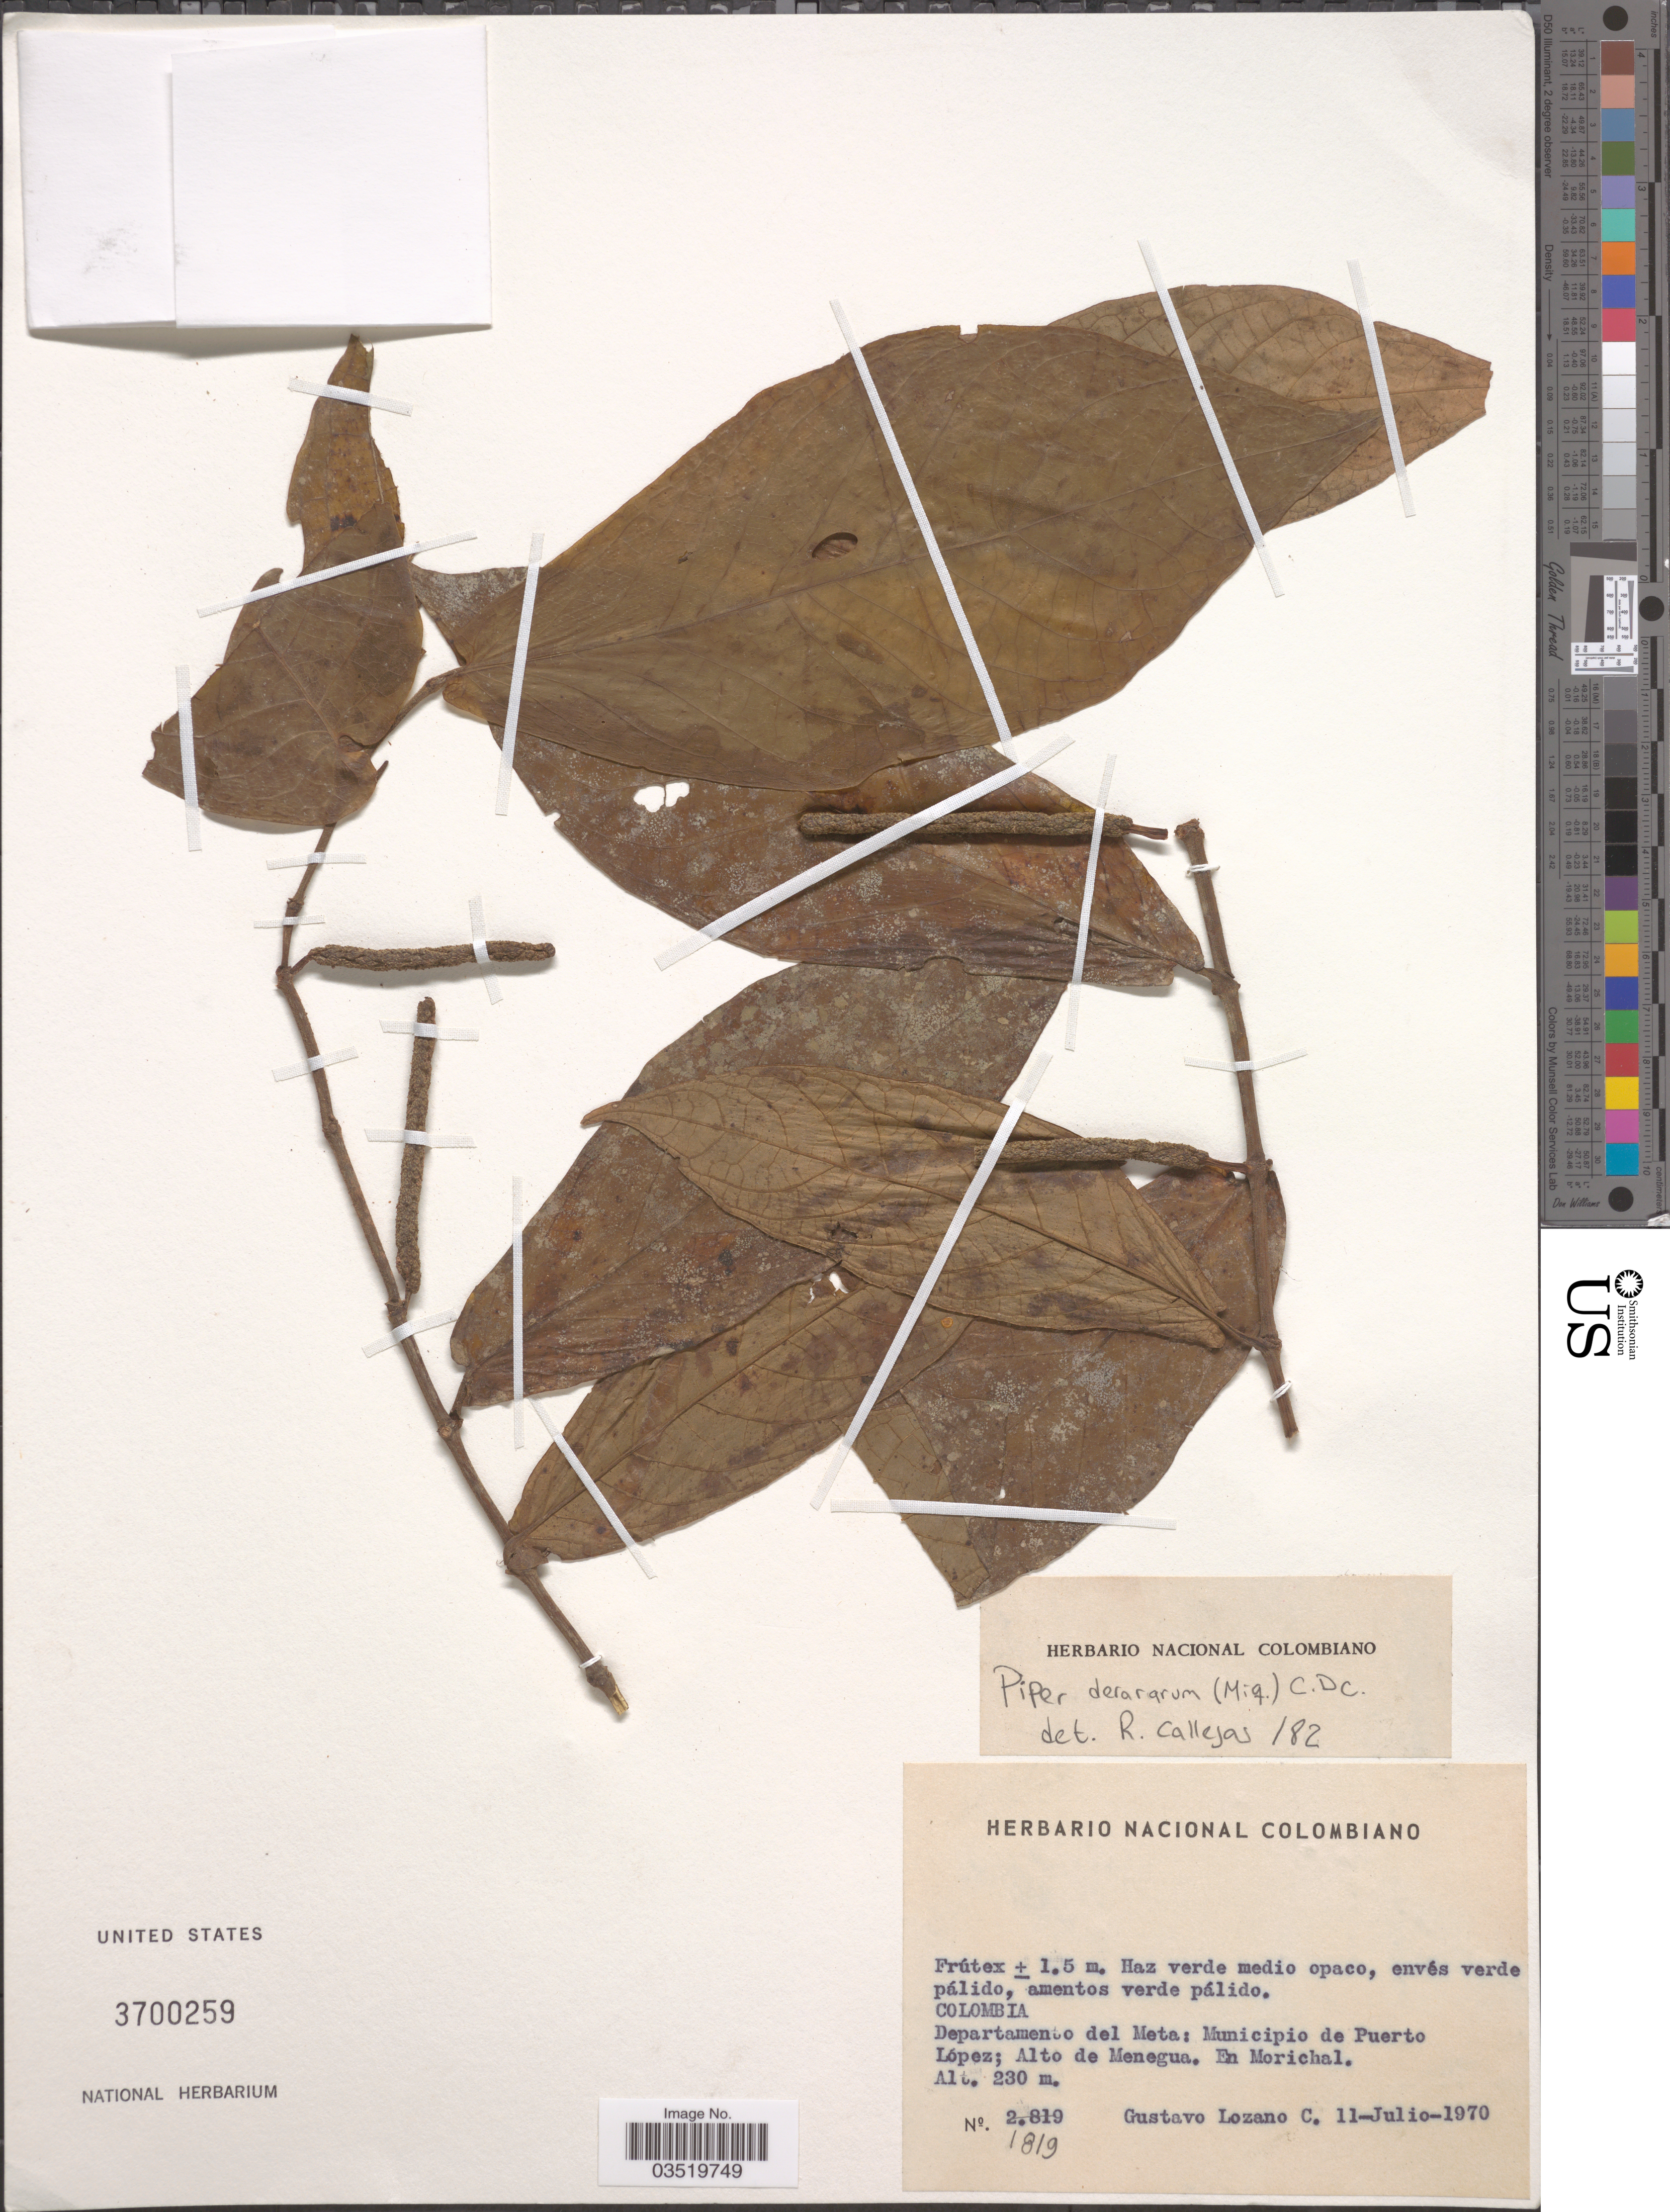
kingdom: Plantae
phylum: Tracheophyta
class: Magnoliopsida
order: Piperales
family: Piperaceae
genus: Piper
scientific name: Piper demeraranum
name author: (Miq.) C. DC.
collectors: G. Lozano-Contreras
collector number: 1819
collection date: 1970-07-11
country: Colombia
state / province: Meta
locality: Departamento del Meta: Municipio de Puerto López; Alto de Menegua. En Morichal.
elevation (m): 230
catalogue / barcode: US 3700259